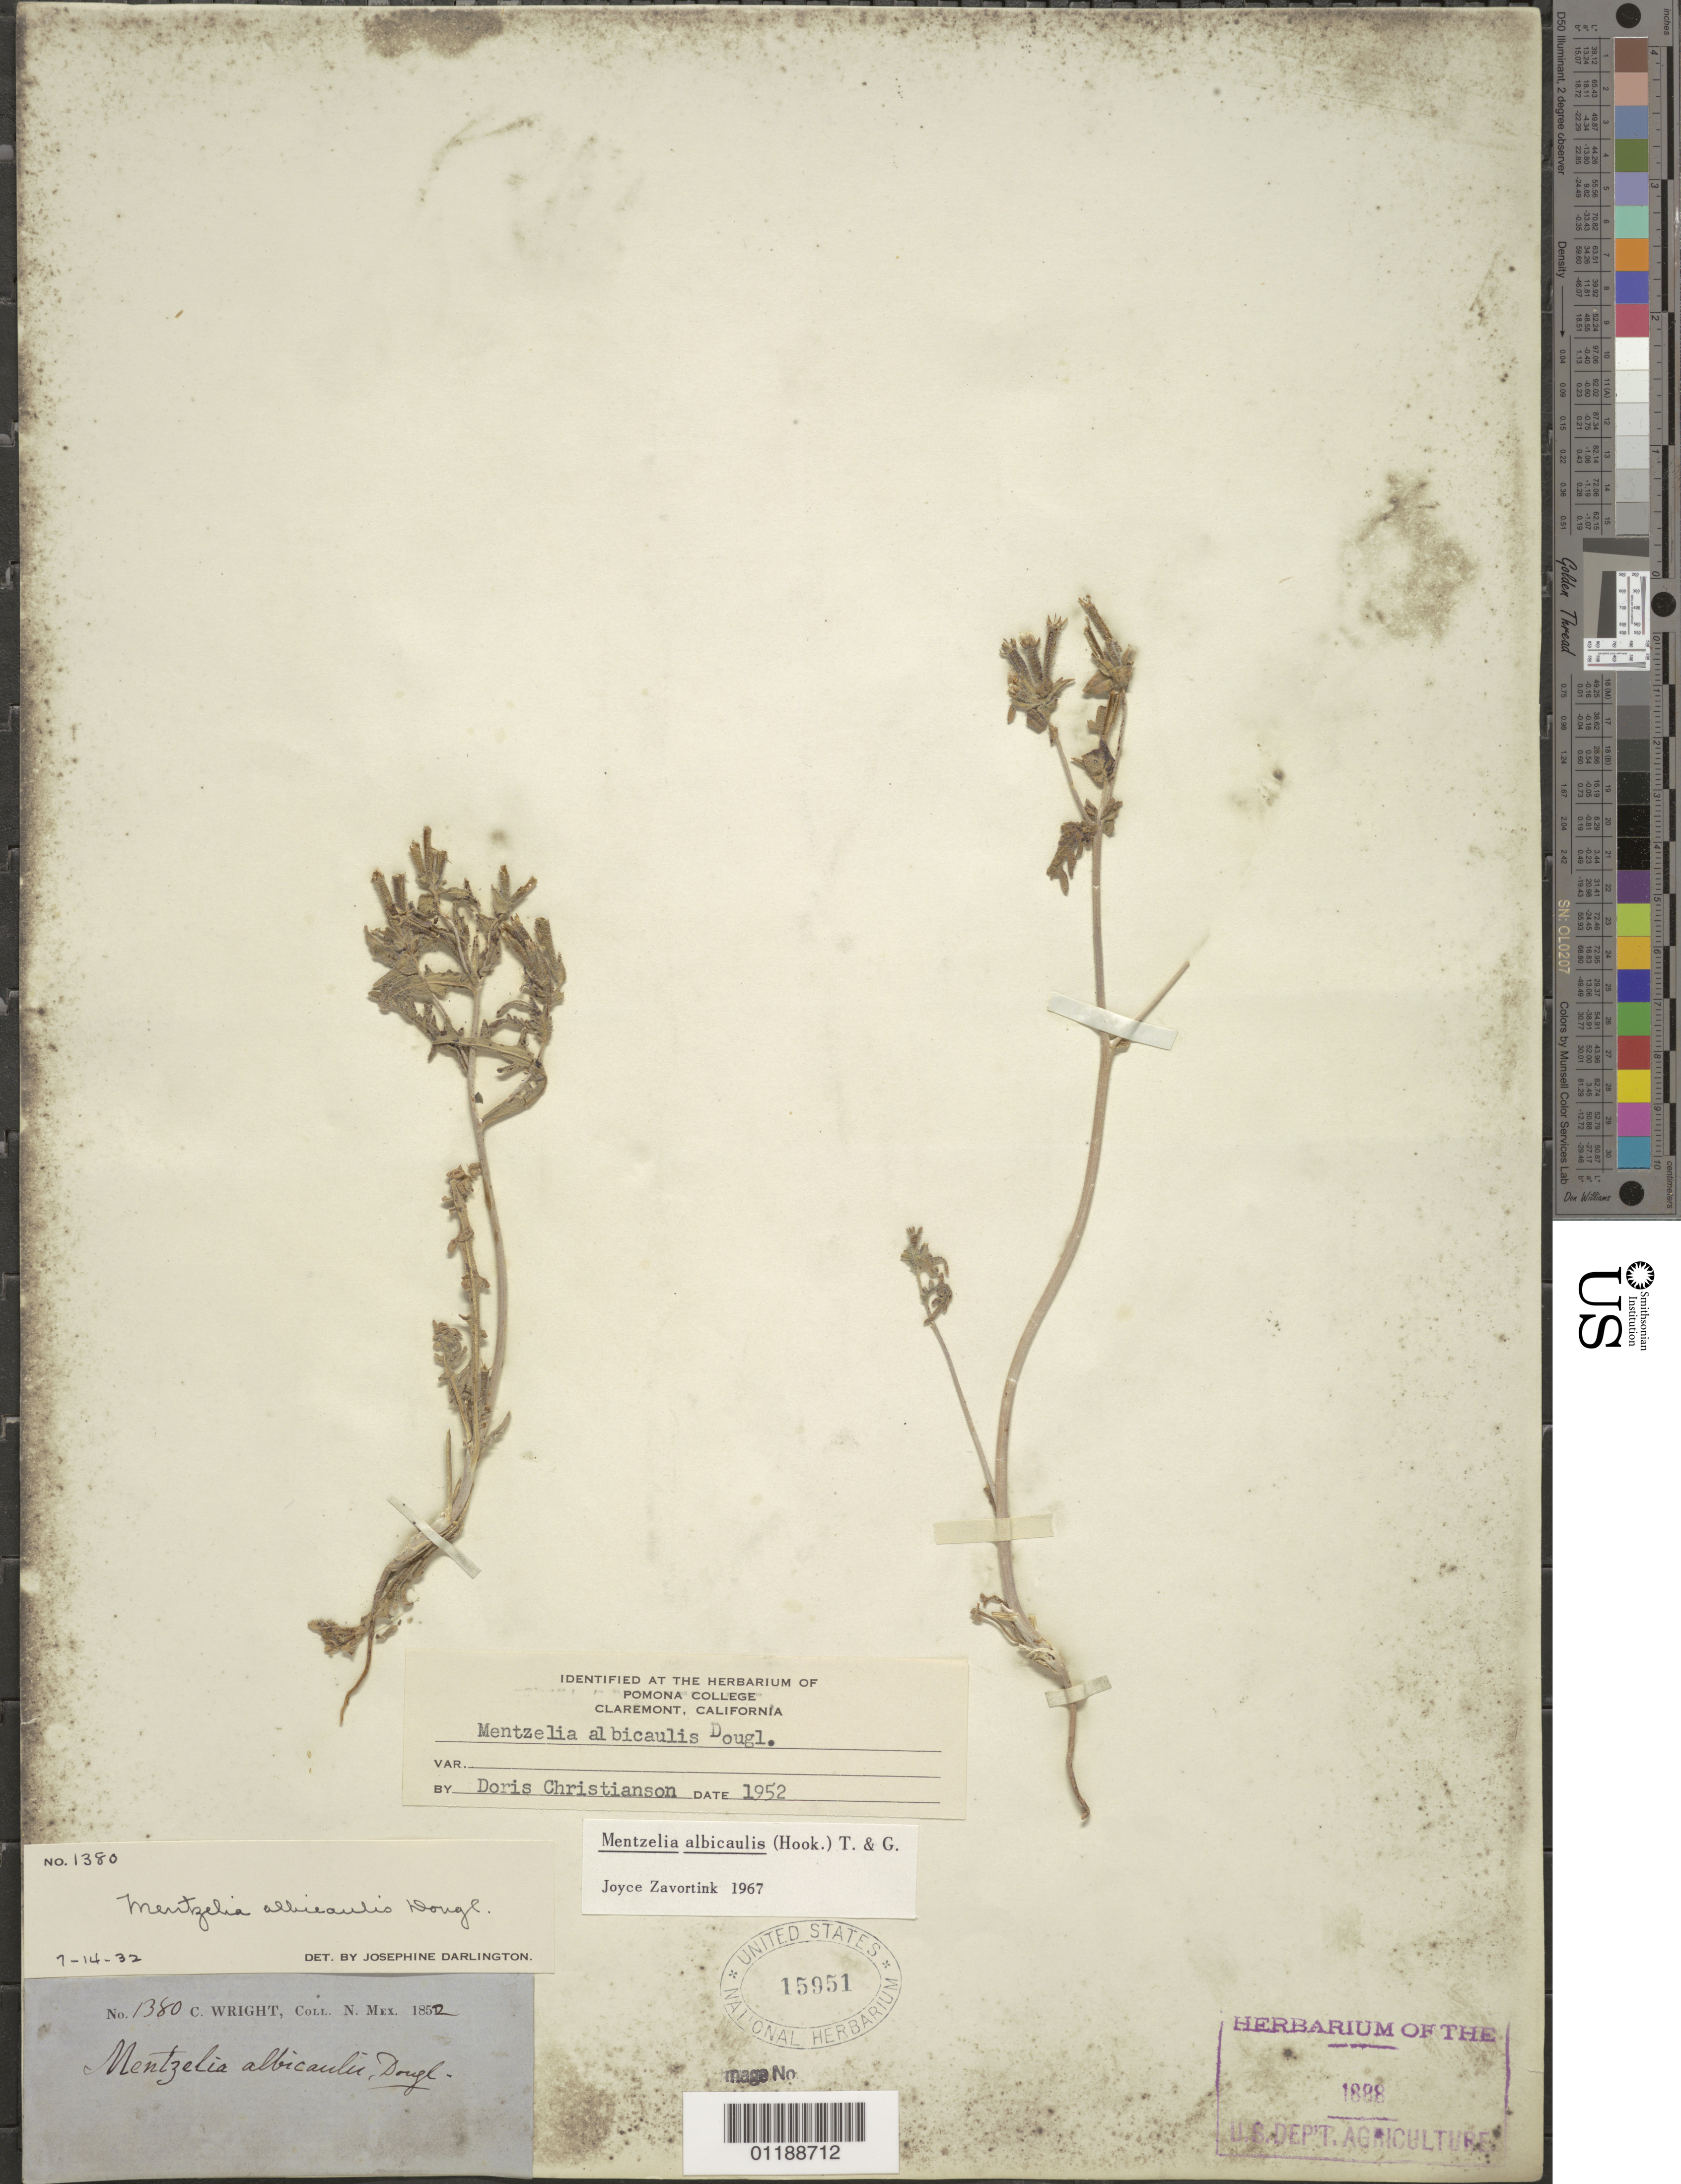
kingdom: Plantae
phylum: Tracheophyta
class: Magnoliopsida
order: Cornales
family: Loasaceae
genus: Mentzelia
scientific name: Mentzelia albicaulis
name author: (Douglas ex Hook.) Douglas ex Torr. & A. Gray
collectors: C. Wright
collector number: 1380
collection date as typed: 1852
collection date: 1852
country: United States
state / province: New Mexico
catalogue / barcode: US 15951